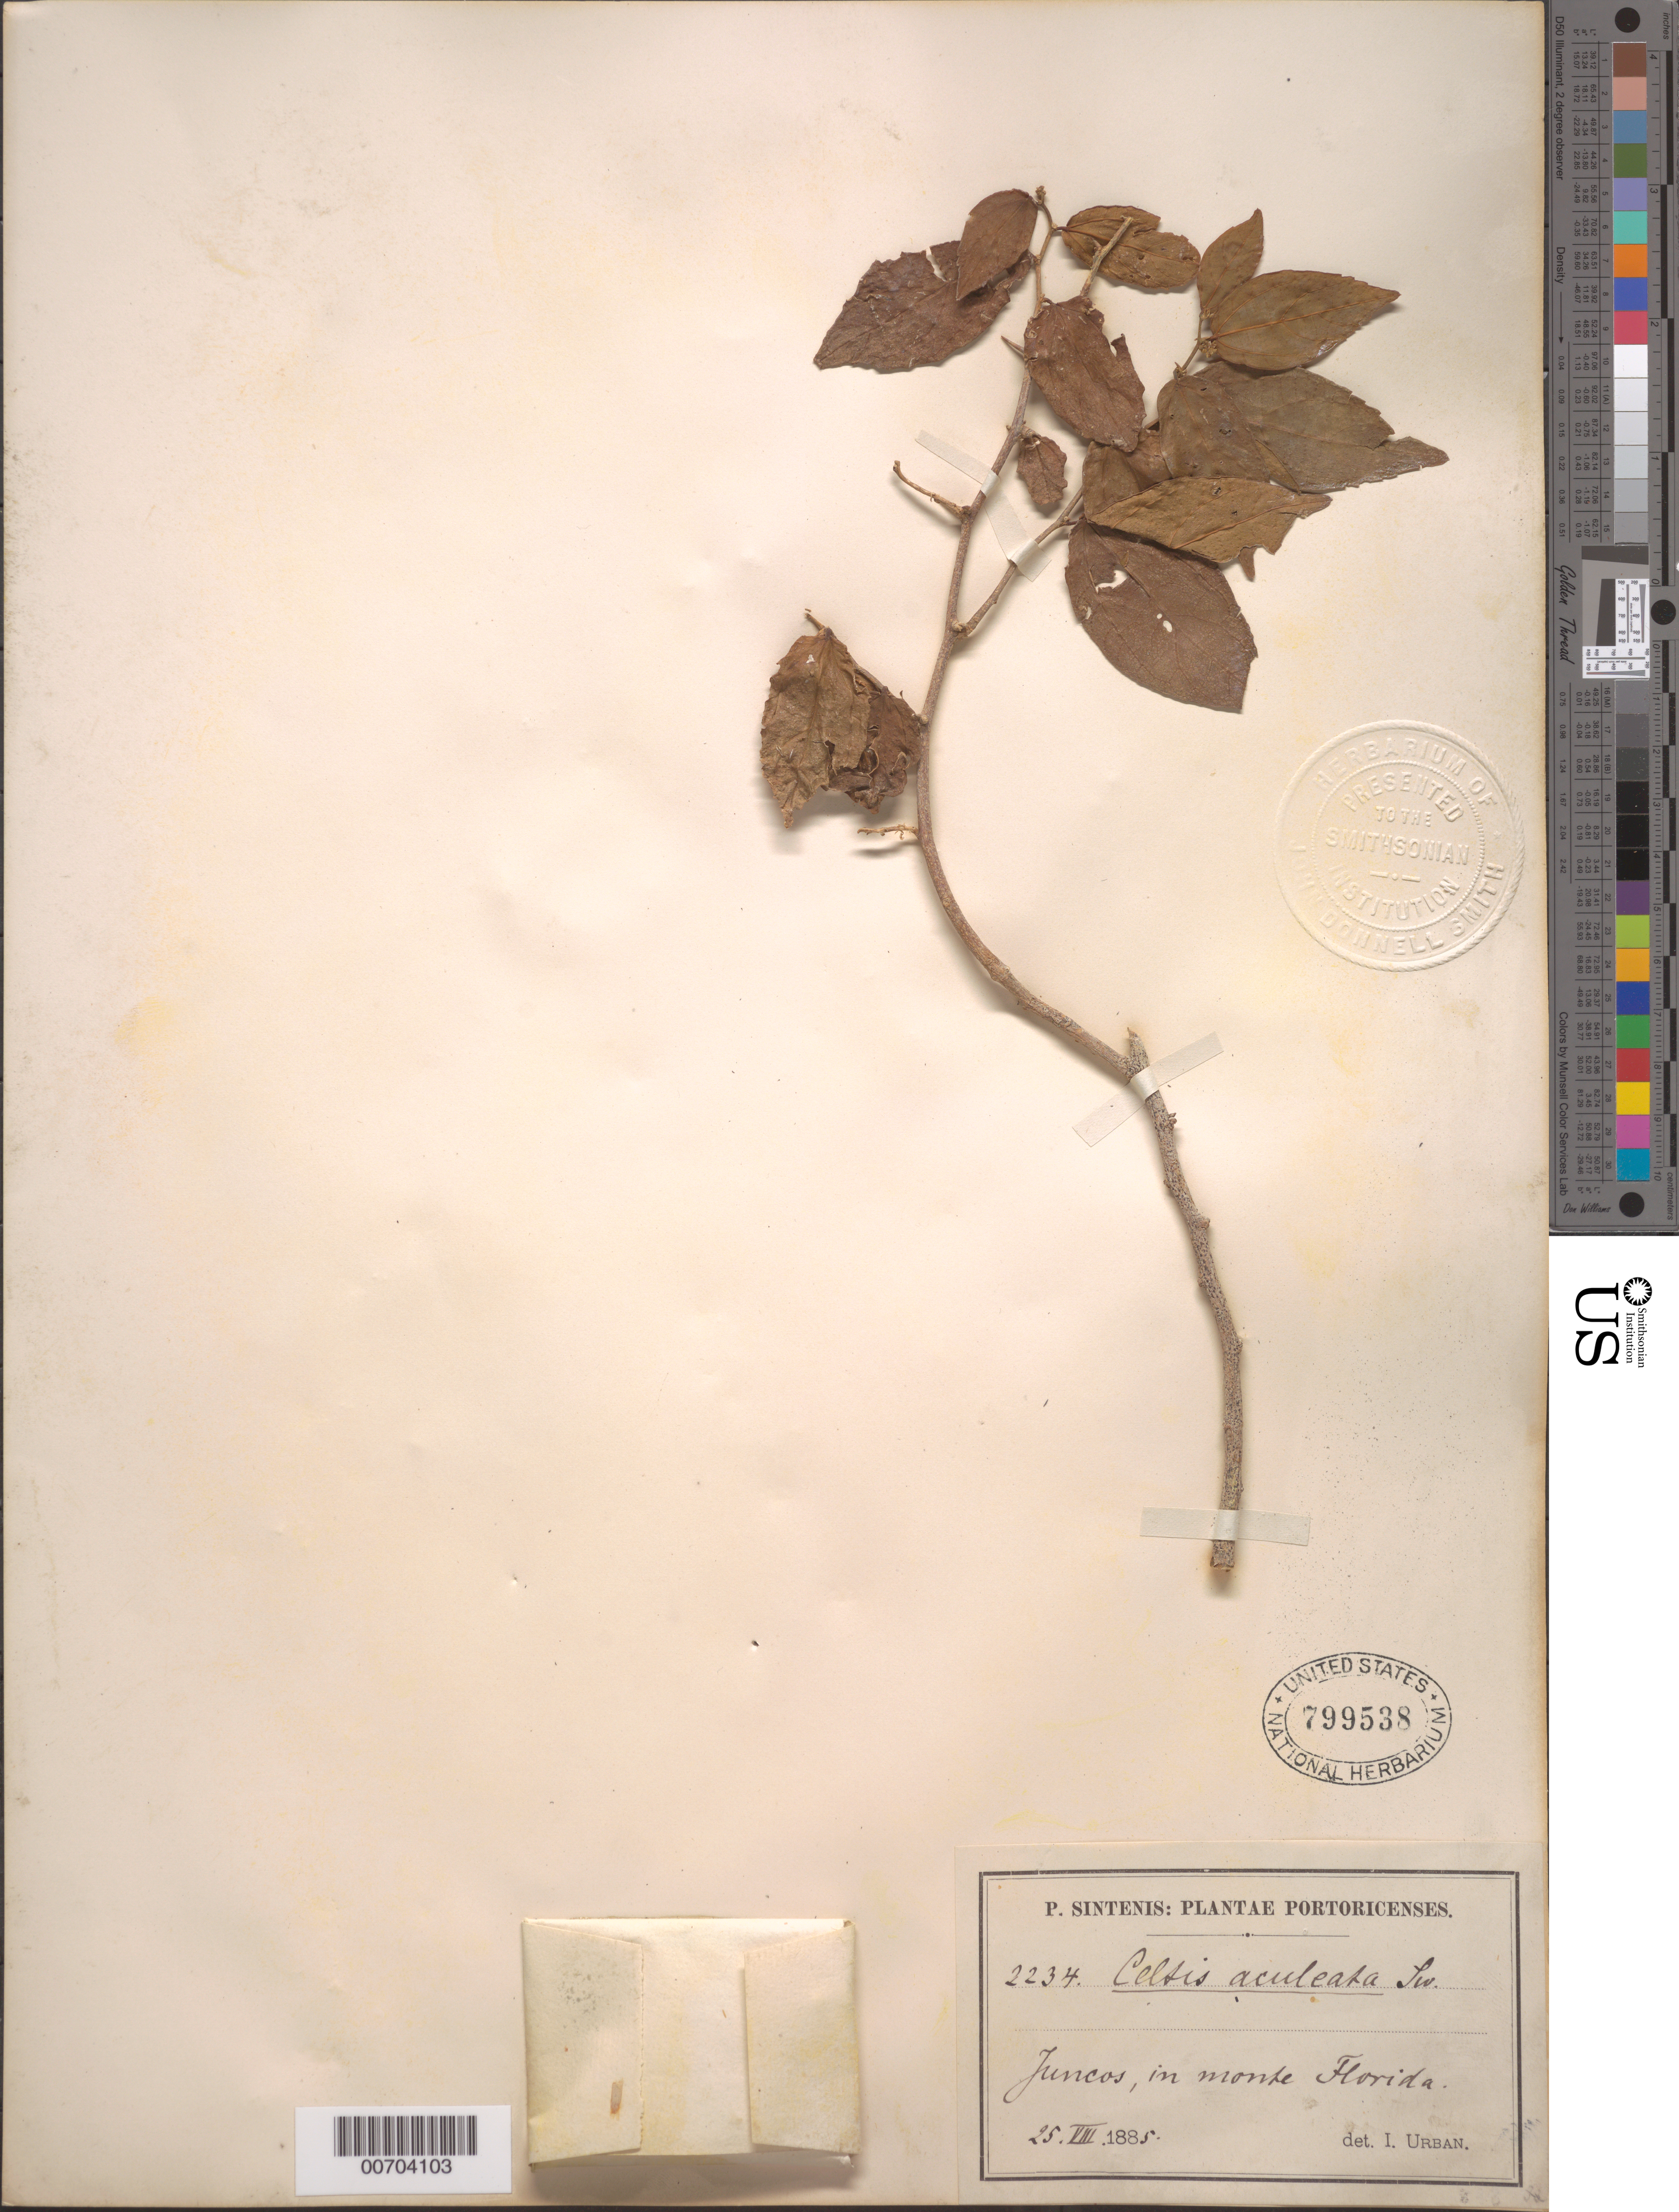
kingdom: Plantae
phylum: Tracheophyta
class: Magnoliopsida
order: Rosales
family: Cannabaceae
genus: Celtis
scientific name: Celtis aculeata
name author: Sw.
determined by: Urban, Ignatz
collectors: P. Sintenis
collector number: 2234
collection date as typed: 25 Aug 1885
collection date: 1885-08-25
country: Puerto Rico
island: Greater Antilles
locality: Juncos, in monte Florida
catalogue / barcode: US 799538